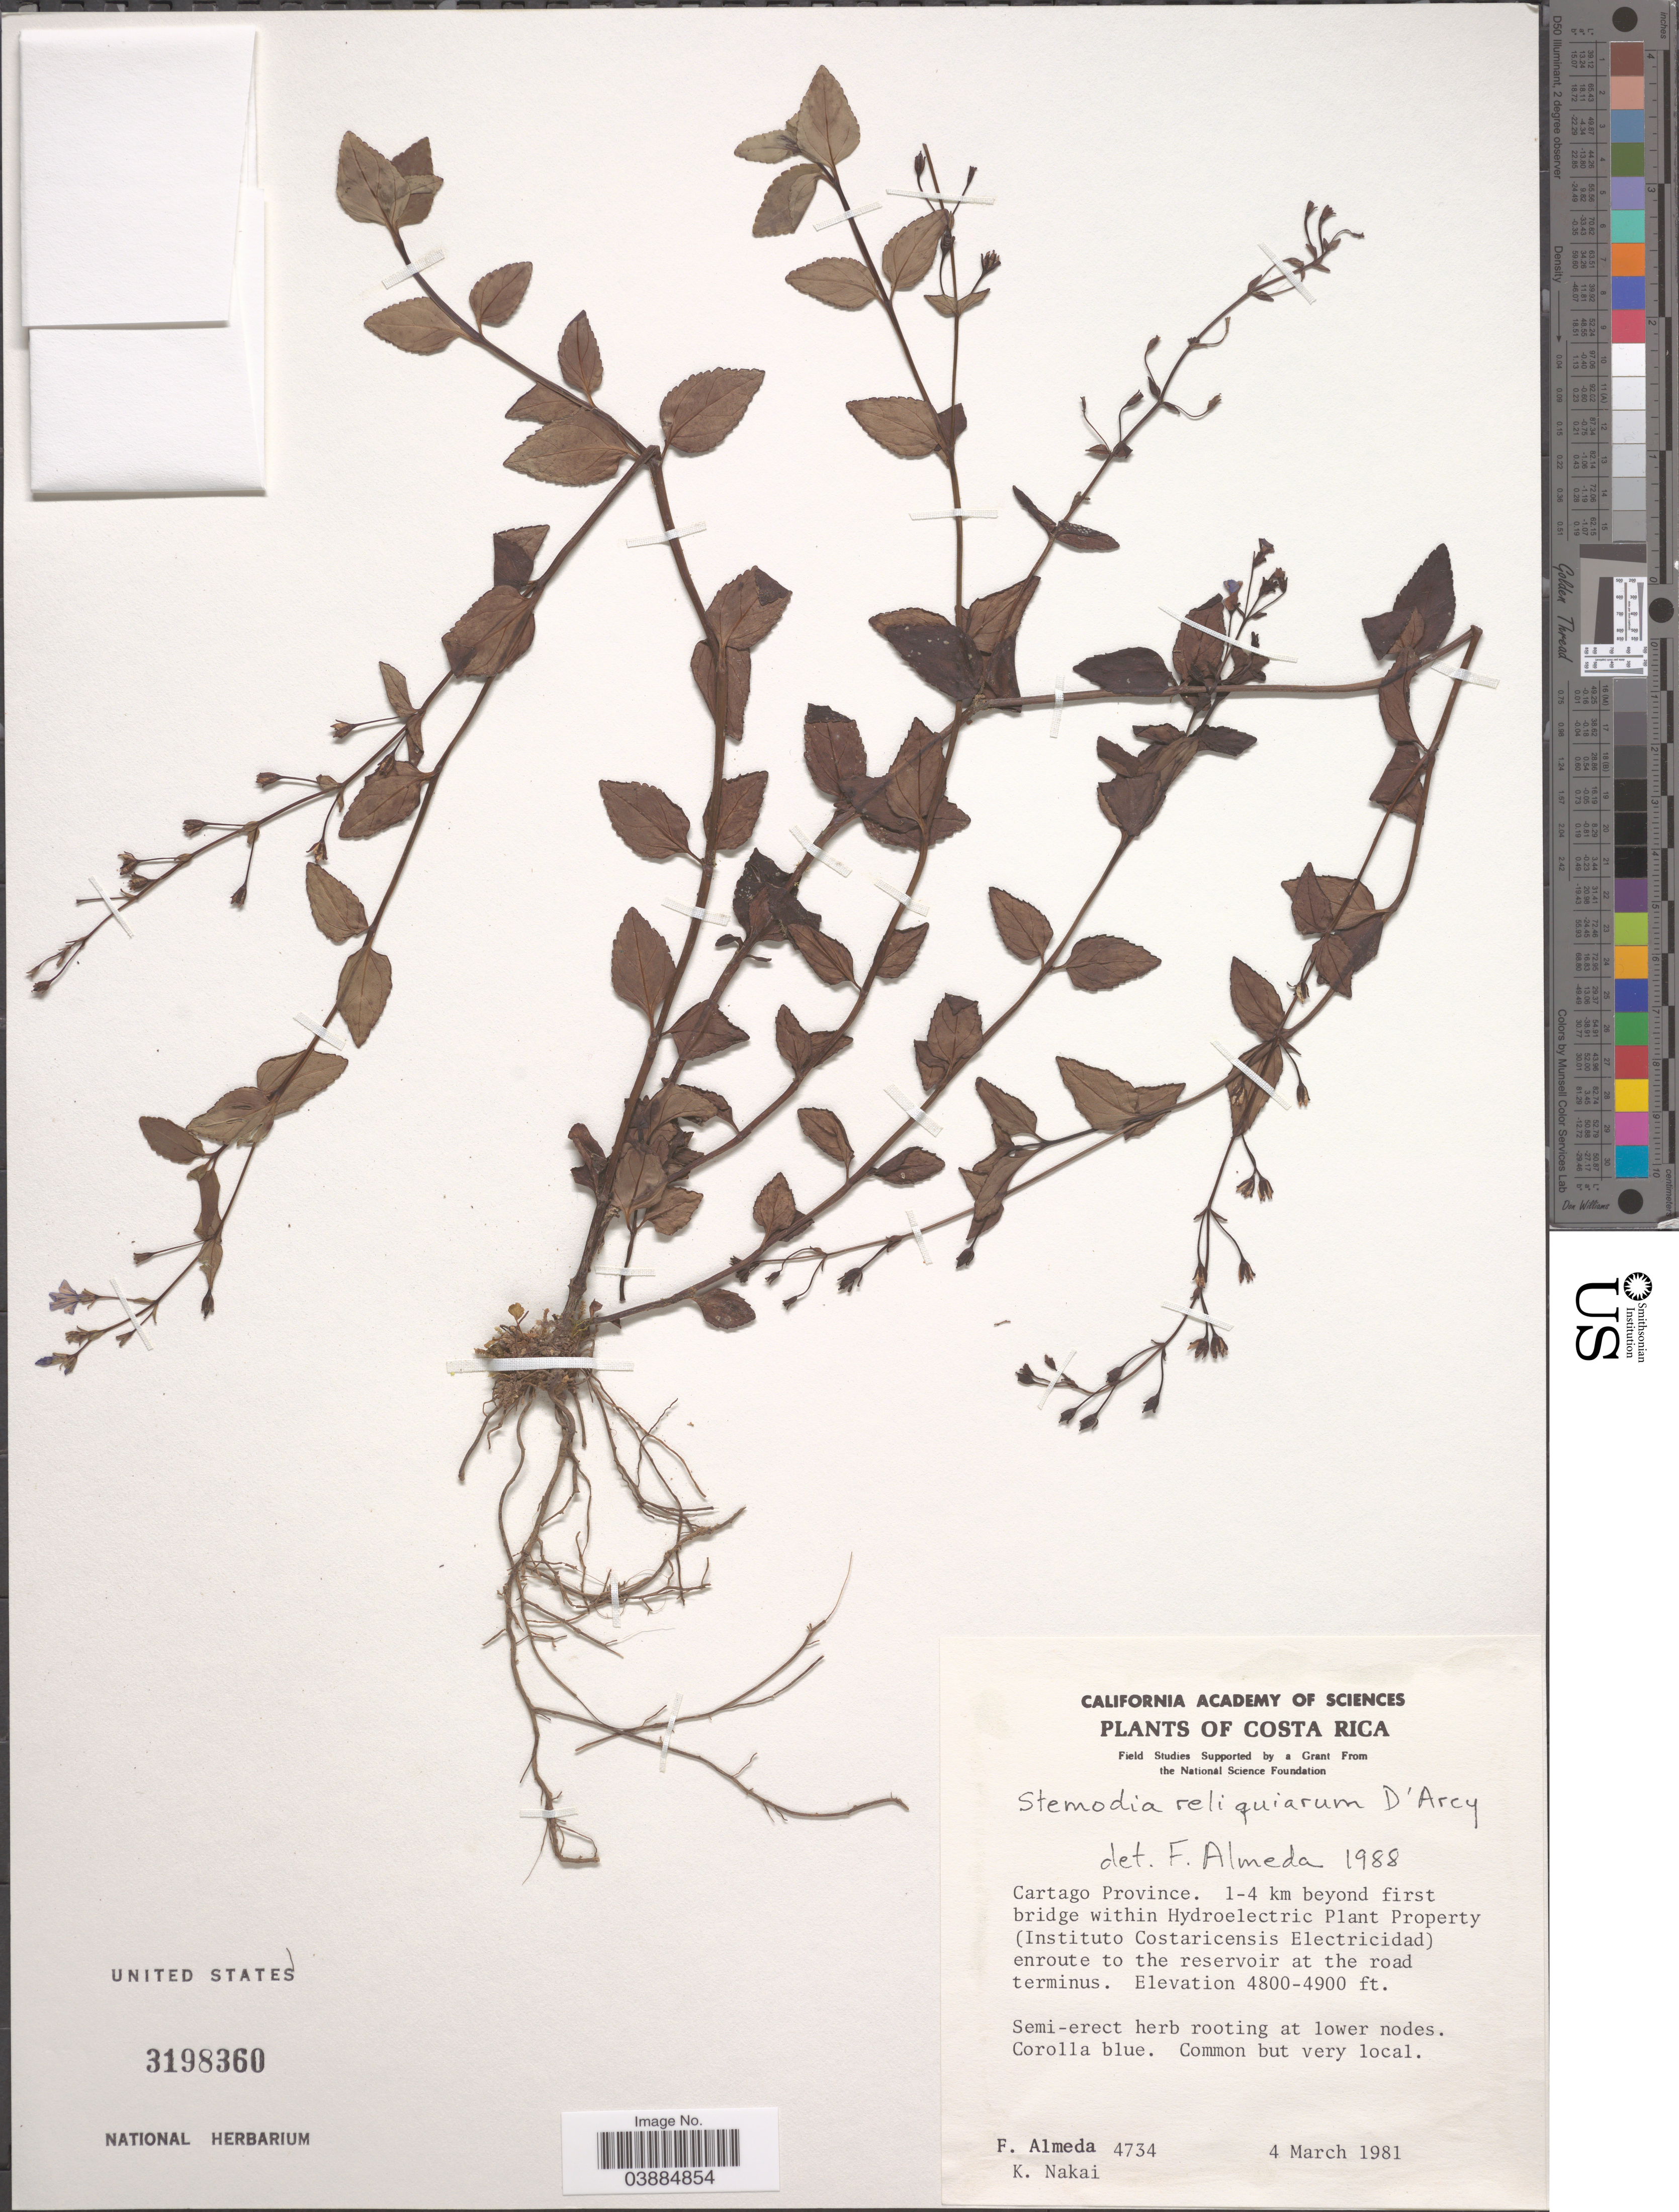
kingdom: Plantae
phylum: Tracheophyta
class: Magnoliopsida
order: Lamiales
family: Plantaginaceae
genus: Stemodia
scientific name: Stemodia reliquiarum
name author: D'Arcy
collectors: F. Almeda & K. M. Nakai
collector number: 4734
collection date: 1981-03-04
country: Costa Rica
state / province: Cartago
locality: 1-4 km beyond first bridge within Hydroelectric Plant Property (Instituto Costaricensis Electricidad) enroute to the reservoir at the road terminus.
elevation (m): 1463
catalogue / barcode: US 3198360